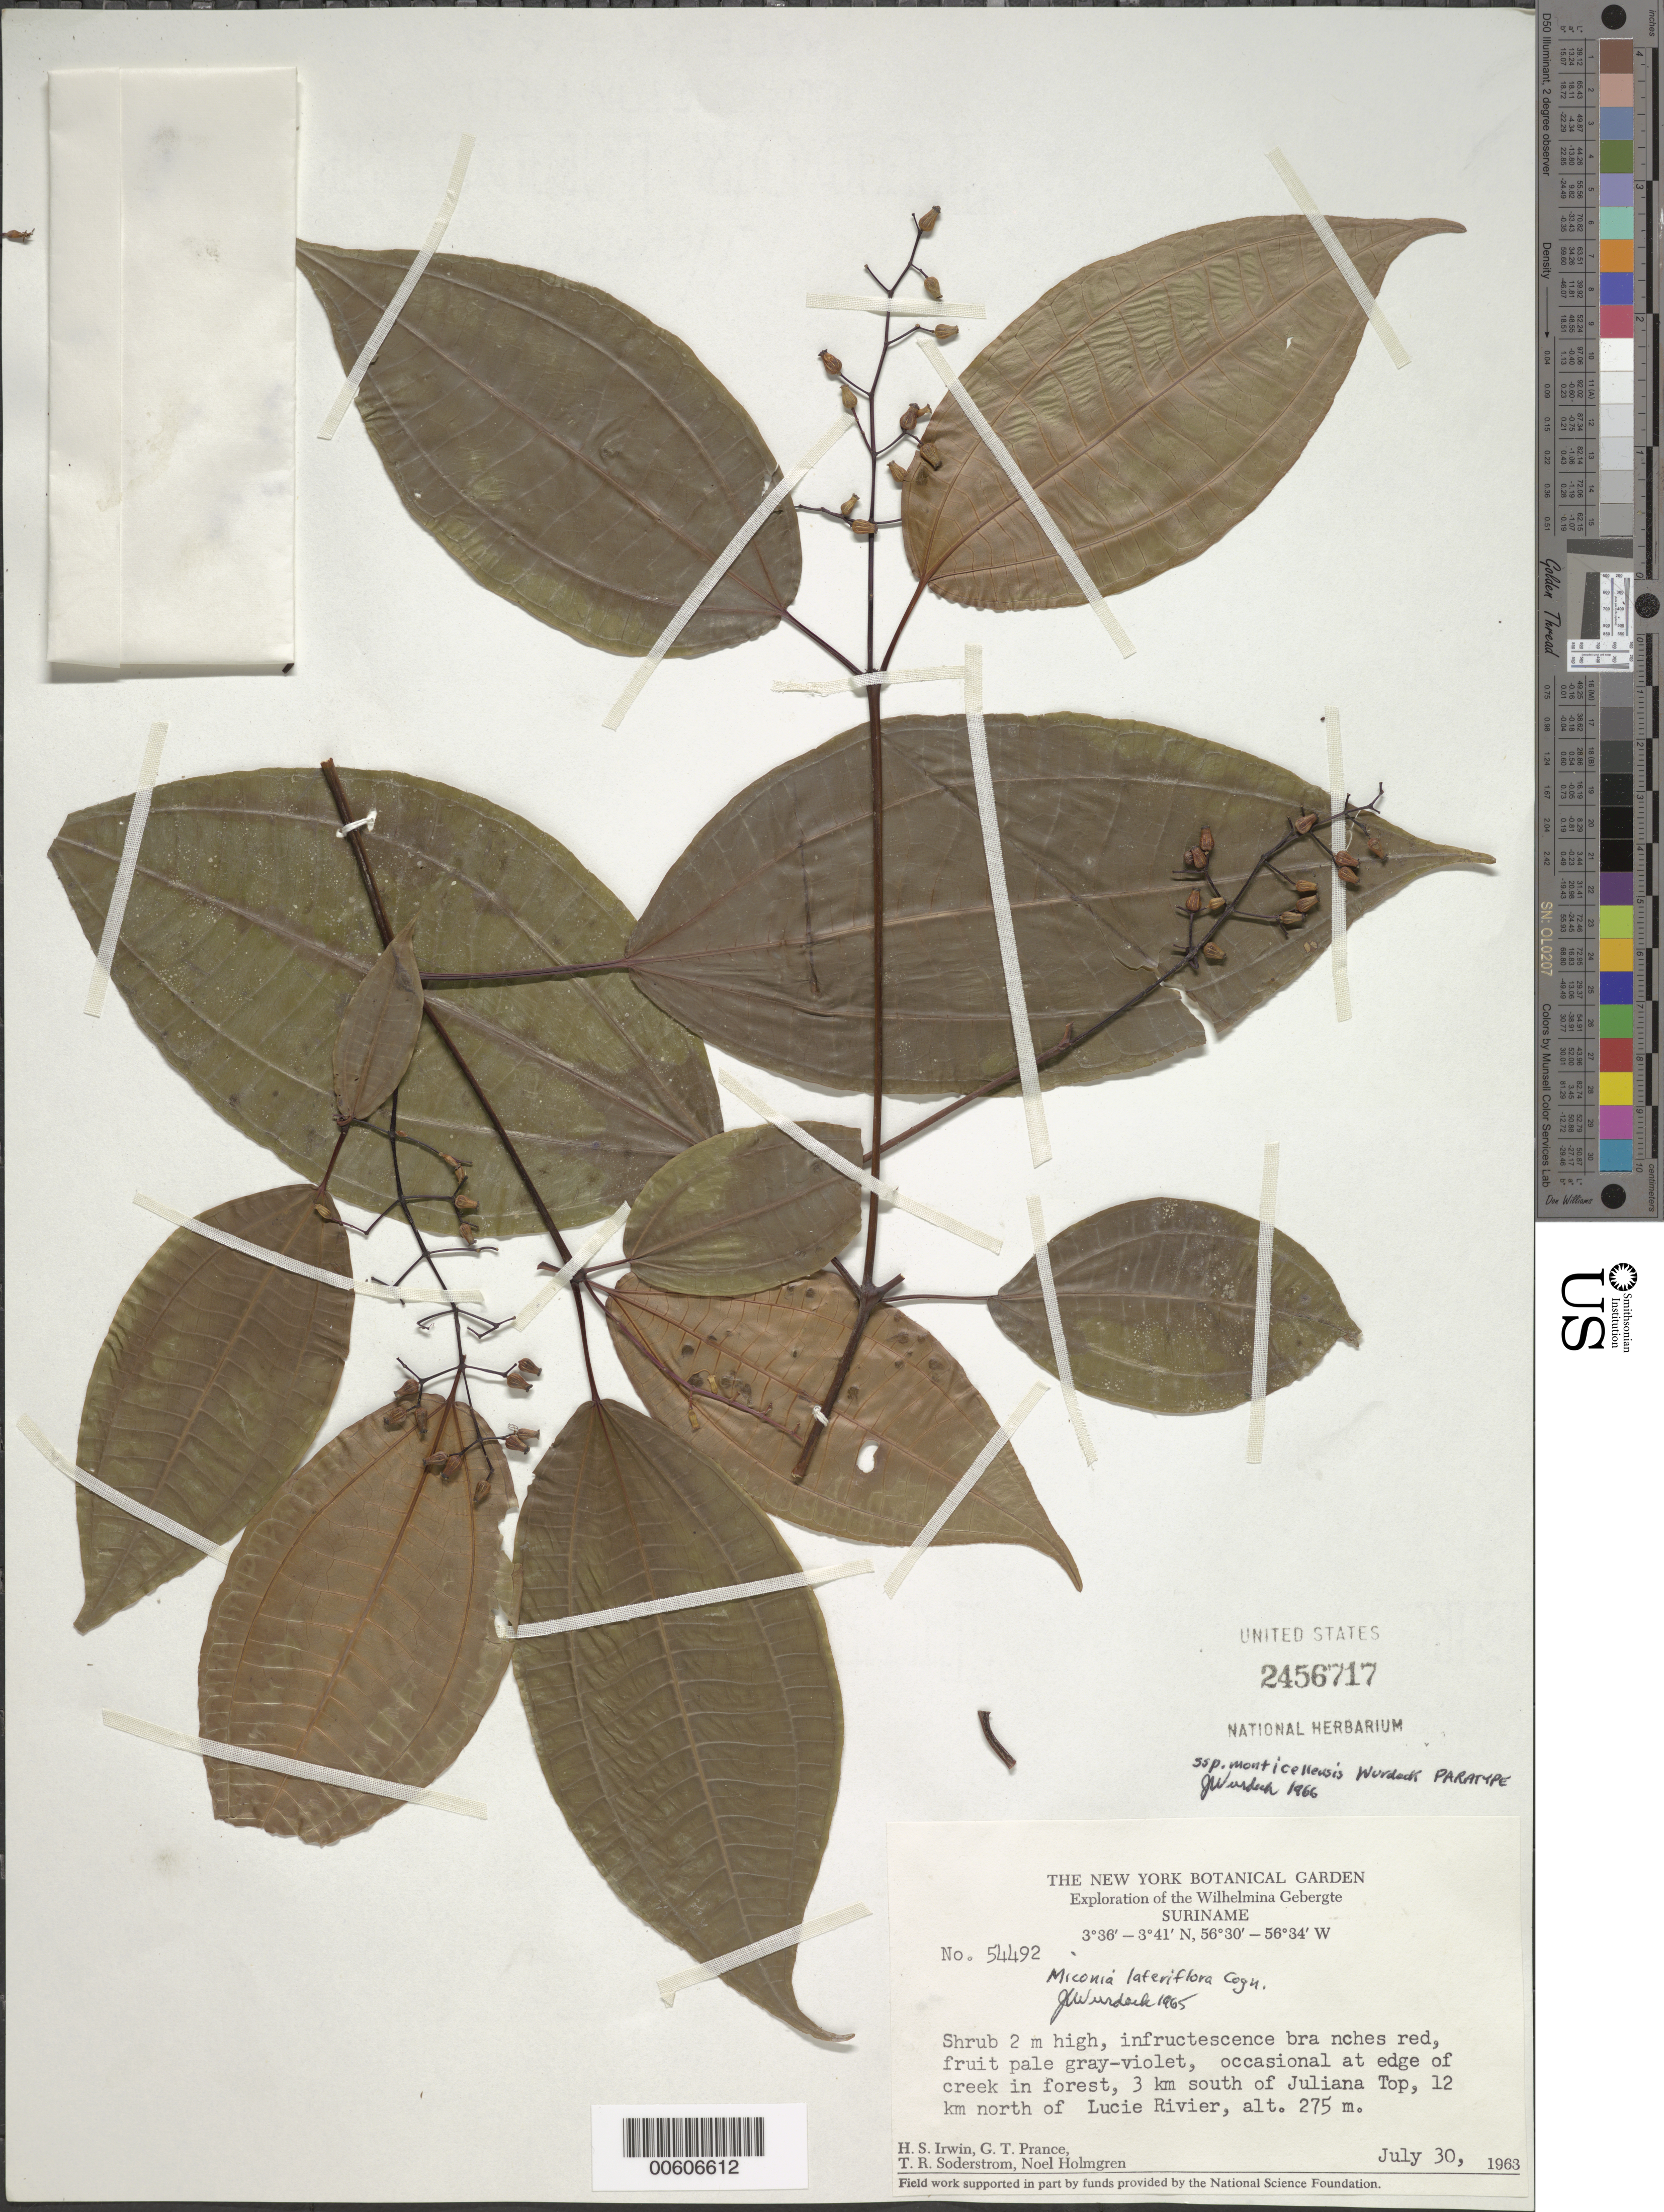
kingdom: Plantae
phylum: Tracheophyta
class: Magnoliopsida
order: Myrtales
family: Melastomataceae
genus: Miconia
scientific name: Miconia lateriflora subsp. monticellensis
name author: Wurdack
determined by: Wurdack, John J., (US), US (UNITED STATES)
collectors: H. Irwin, G. T. Prance, T. R. Soderstrom & N. H. Holmgren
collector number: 54492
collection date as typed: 30-Jul-63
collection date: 1963-07-30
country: Suriname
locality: Juliana Top, 3 km S of, 12 km N of Lucie R., Wilhelmina Gebergte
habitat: Edge of creek in forest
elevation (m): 275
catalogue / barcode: US 2456717